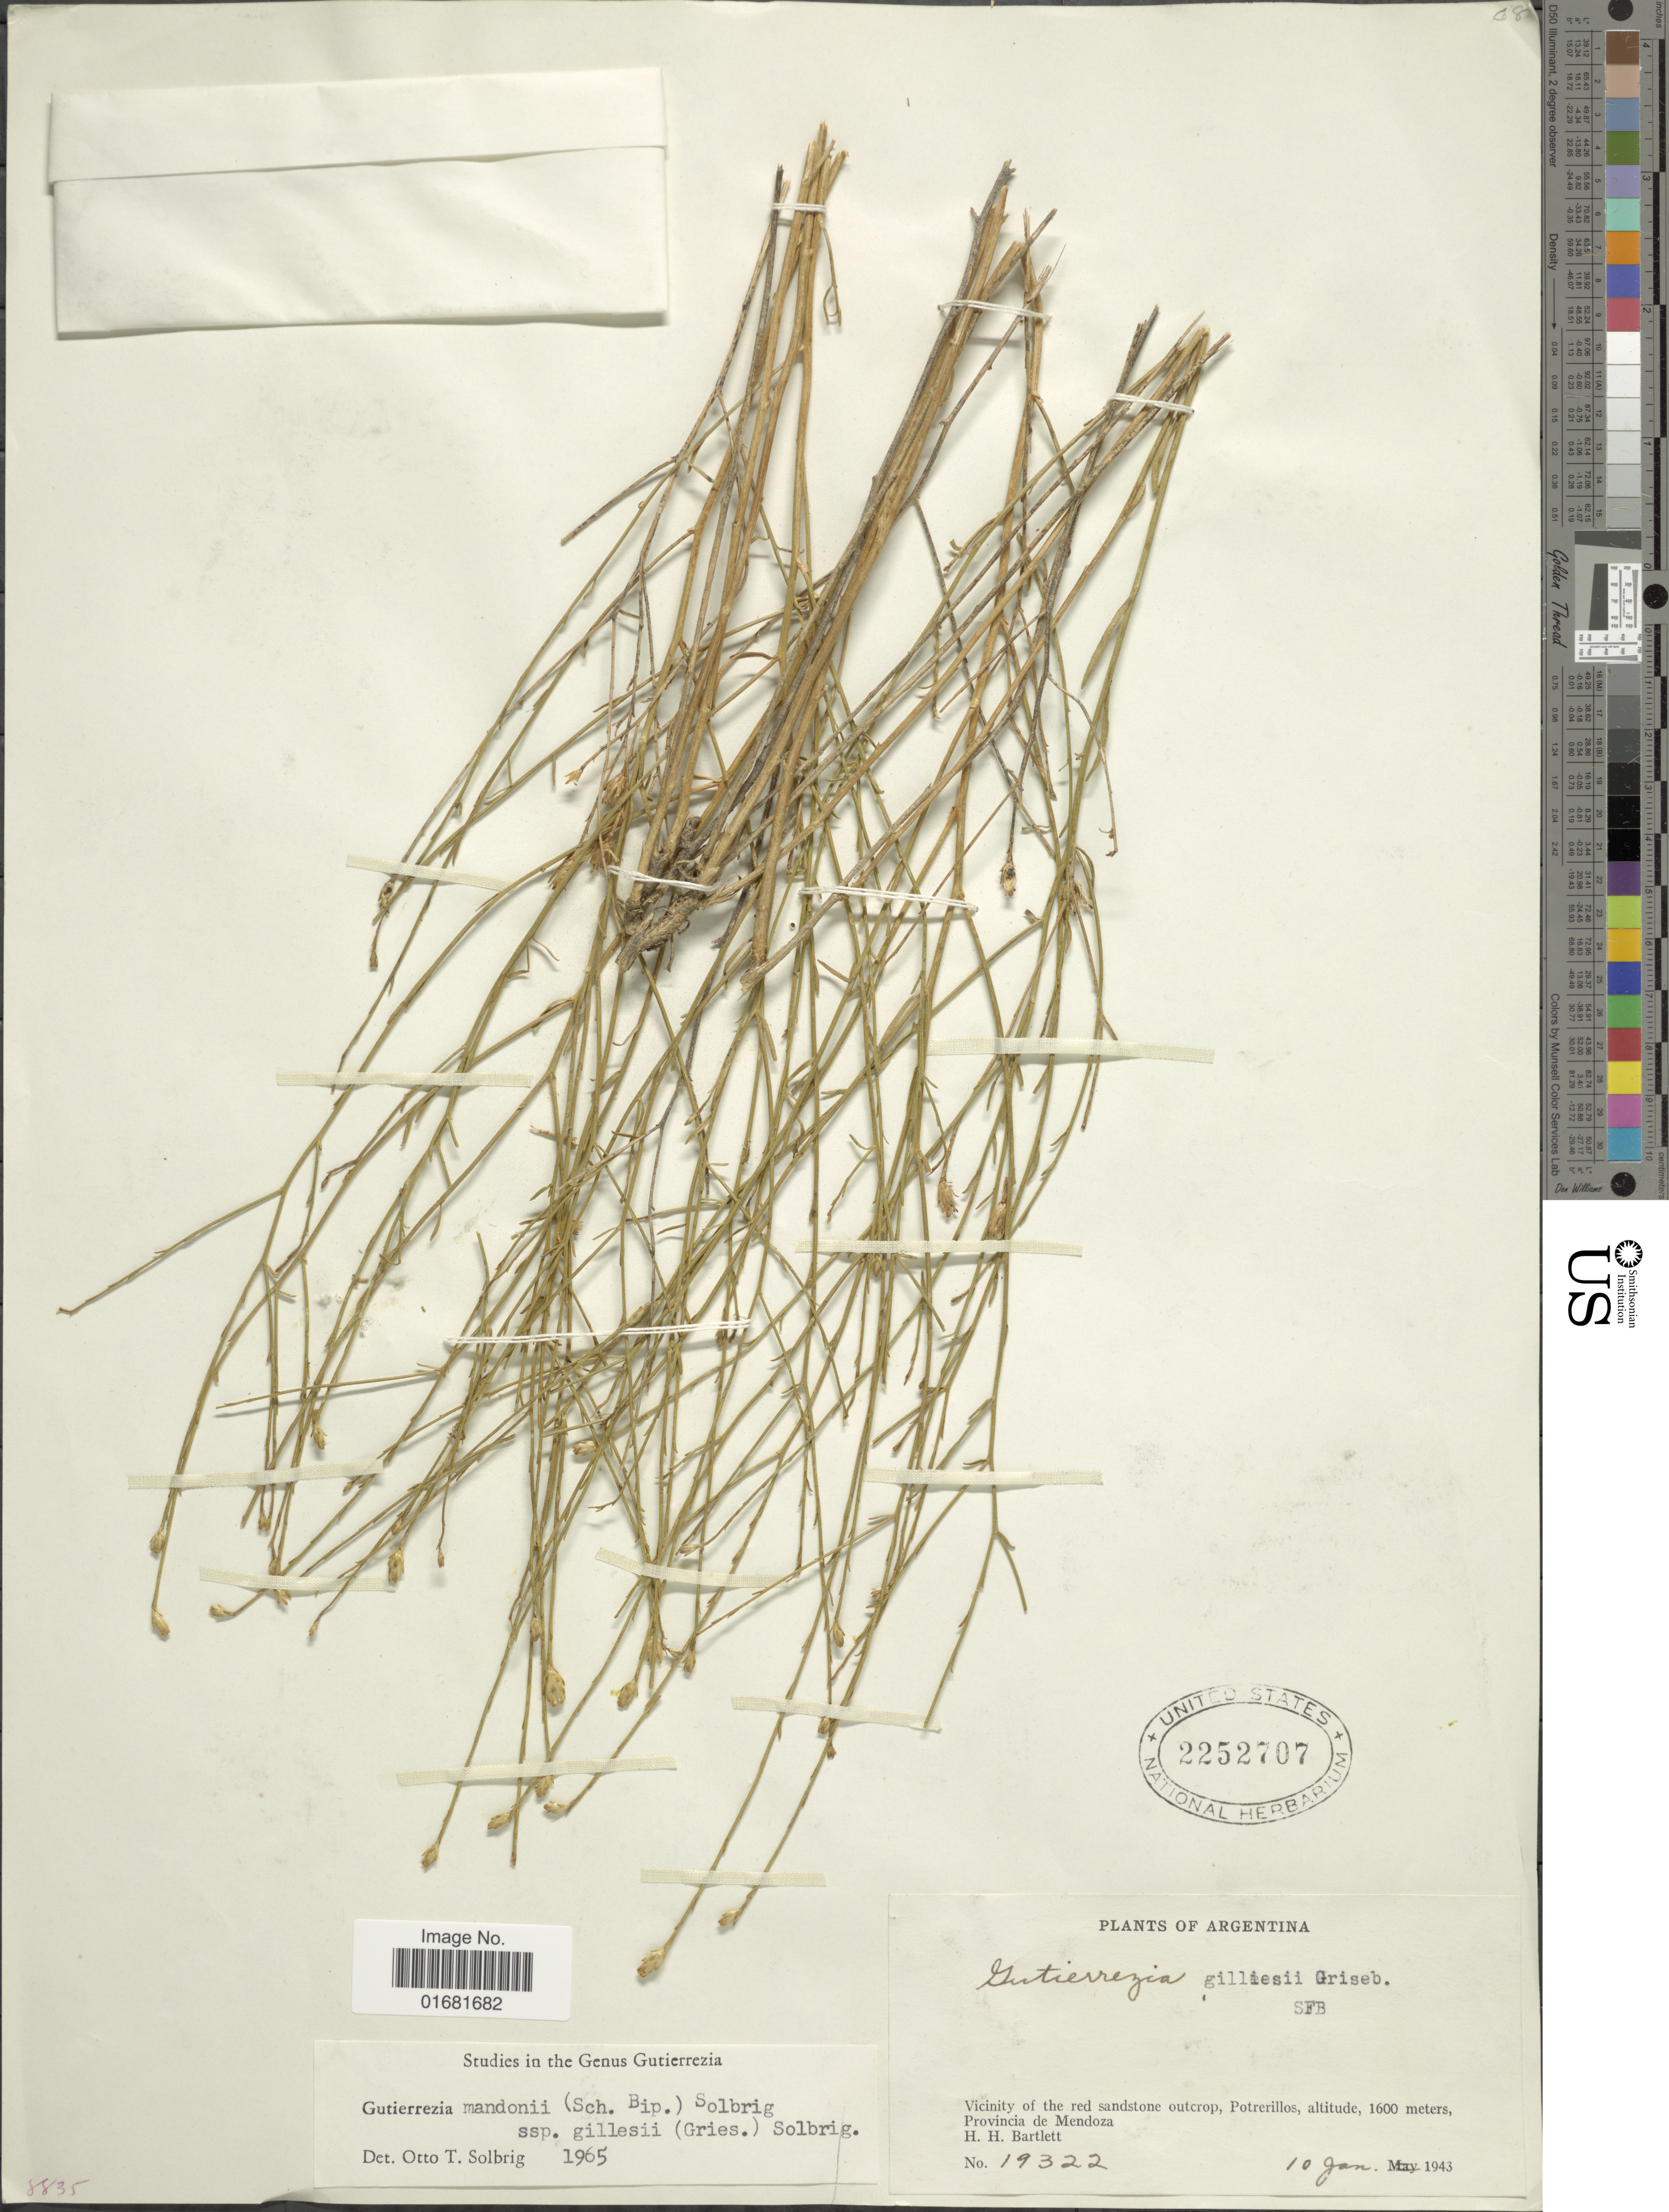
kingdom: Plantae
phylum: Tracheophyta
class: Magnoliopsida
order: Asterales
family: Asteraceae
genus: Gutierrezia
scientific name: Gutierrezia mandonii subsp. gillesii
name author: (Griseb.) Solbrig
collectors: H. H. Bartlett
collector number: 19322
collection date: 1943-01-10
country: Argentina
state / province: Mendoza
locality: Vicinity of red sandstone outcrop, Potrerillos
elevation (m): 1600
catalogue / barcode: US 2252707